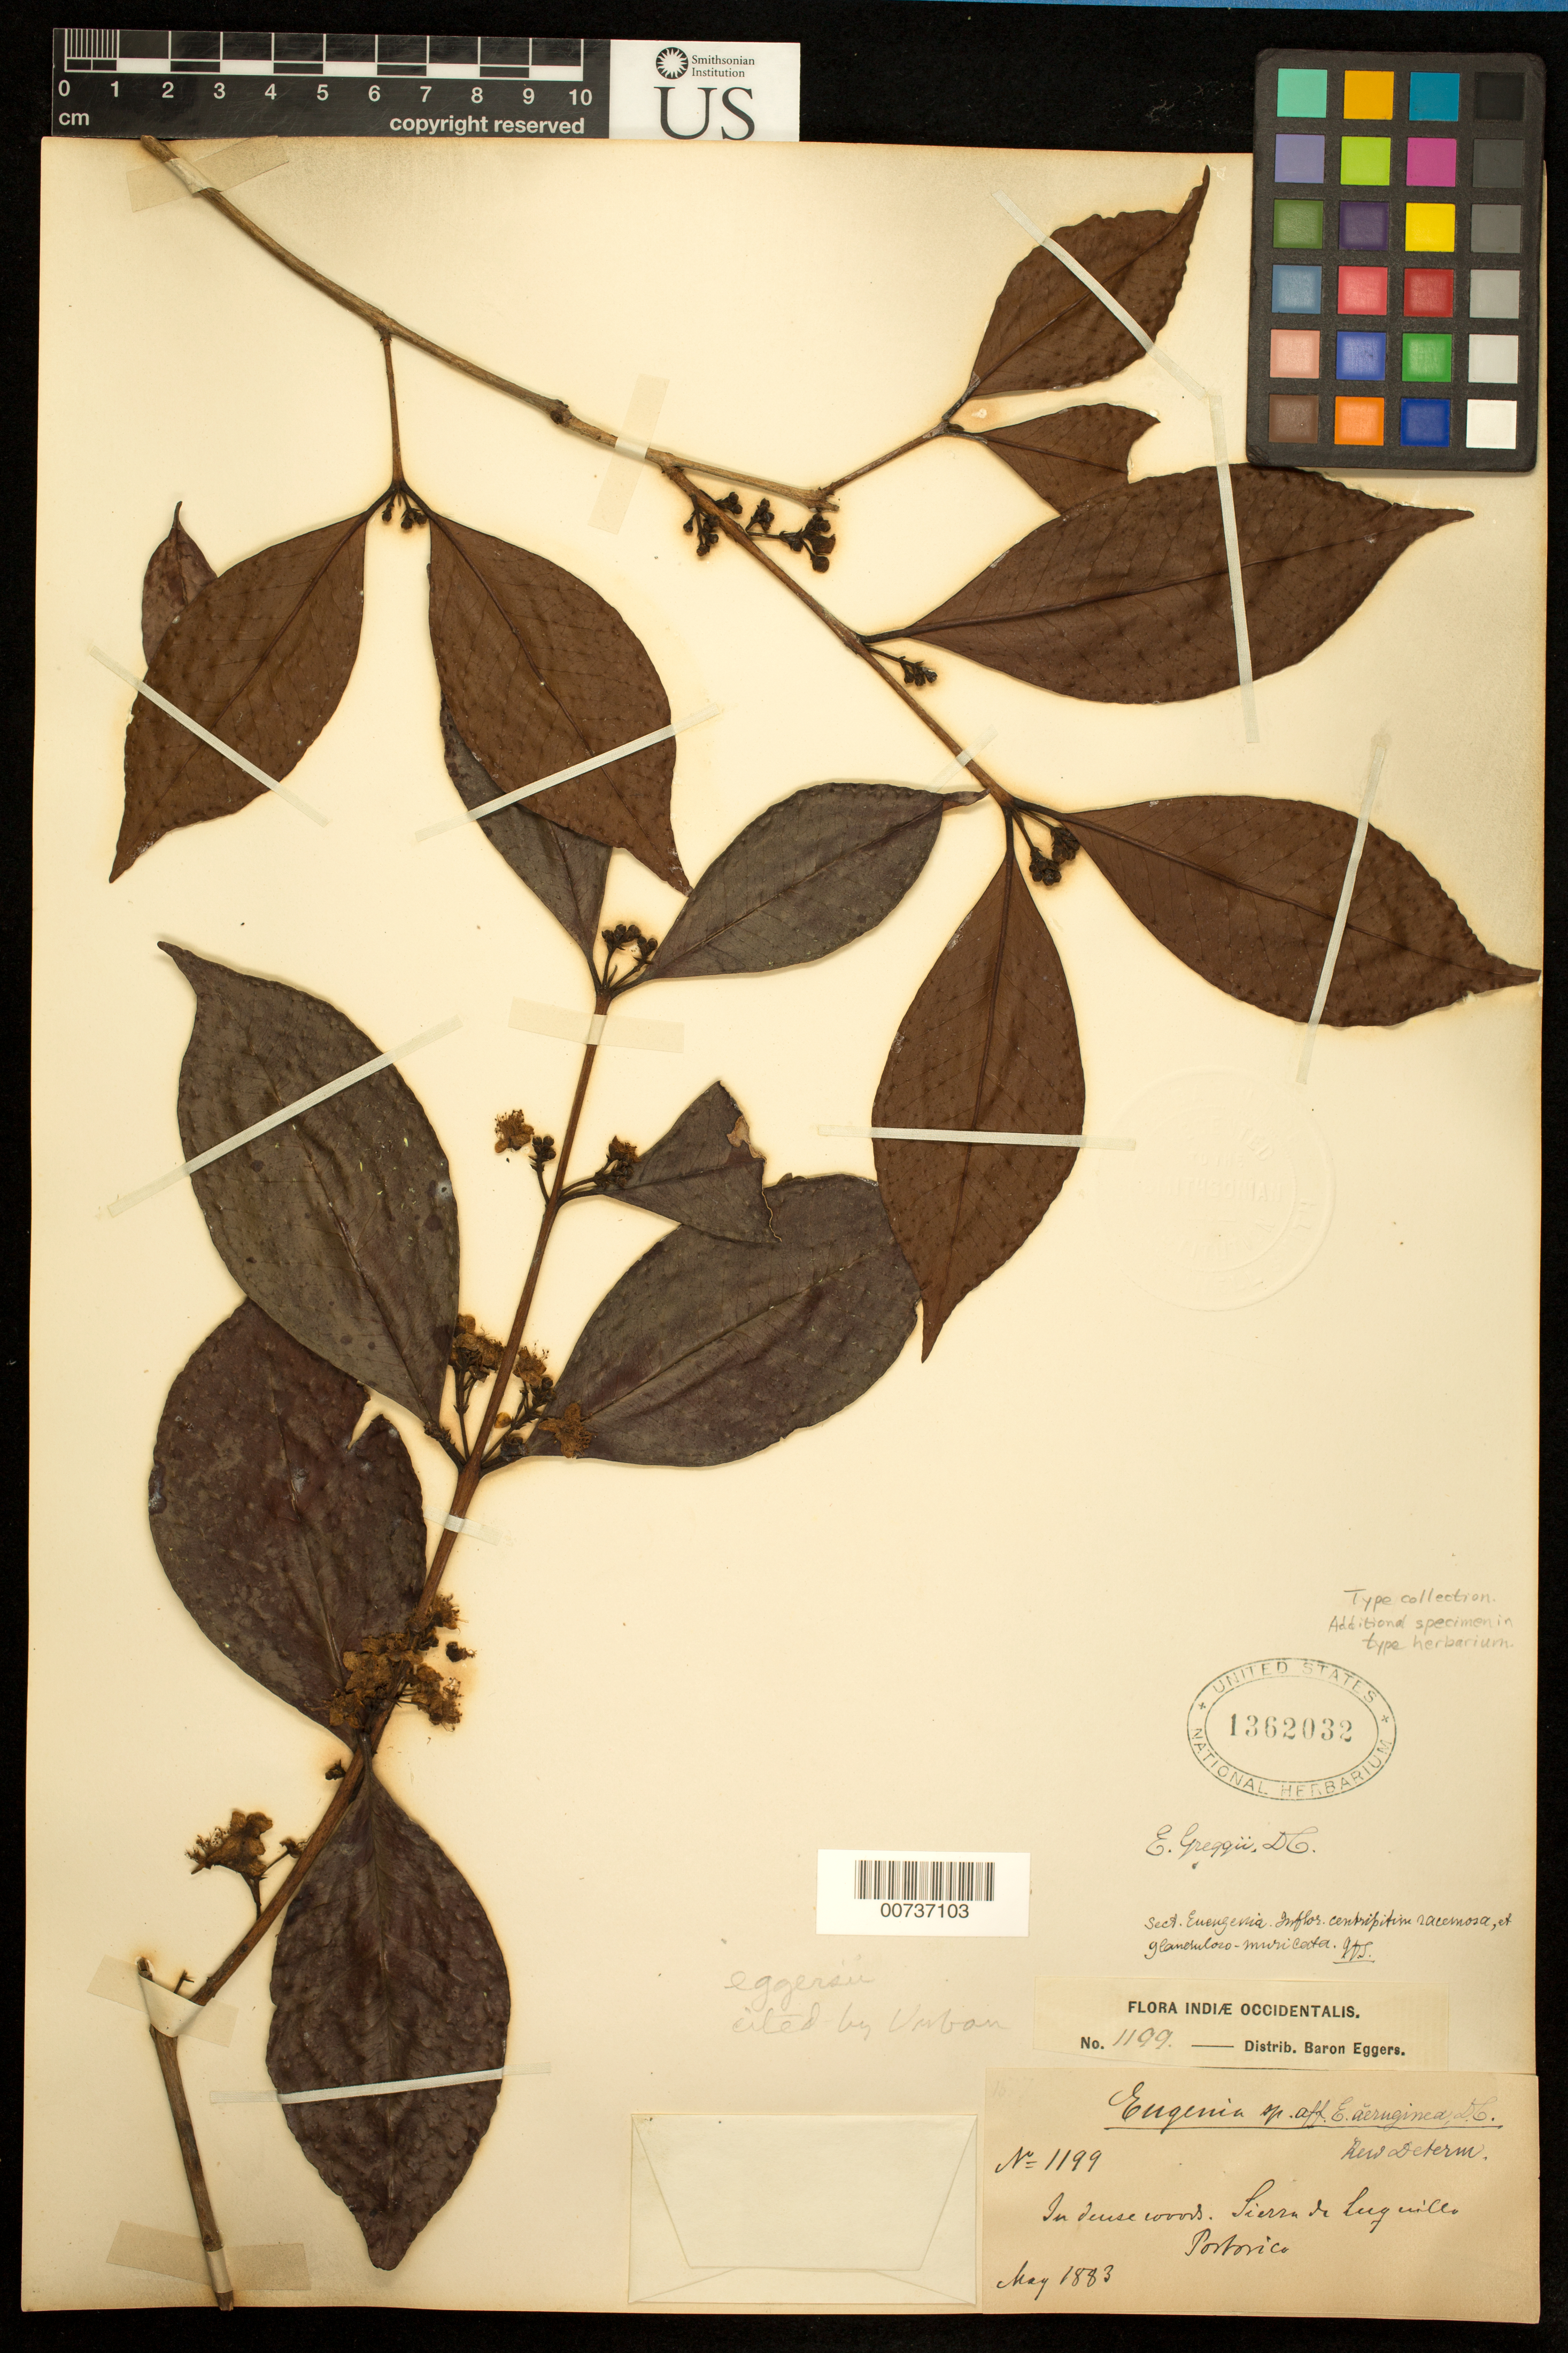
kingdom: Plantae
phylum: Tracheophyta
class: Magnoliopsida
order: Myrtales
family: Myrtaceae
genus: Eugenia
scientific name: Eugenia eggersii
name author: Kiaersk.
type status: Syntype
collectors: H. F. A. von Eggers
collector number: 1199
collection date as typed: May 1883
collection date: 1883-05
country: Puerto Rico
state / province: Luquillo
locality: Sierra de Luquillo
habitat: In dense woods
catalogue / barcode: US 1362032